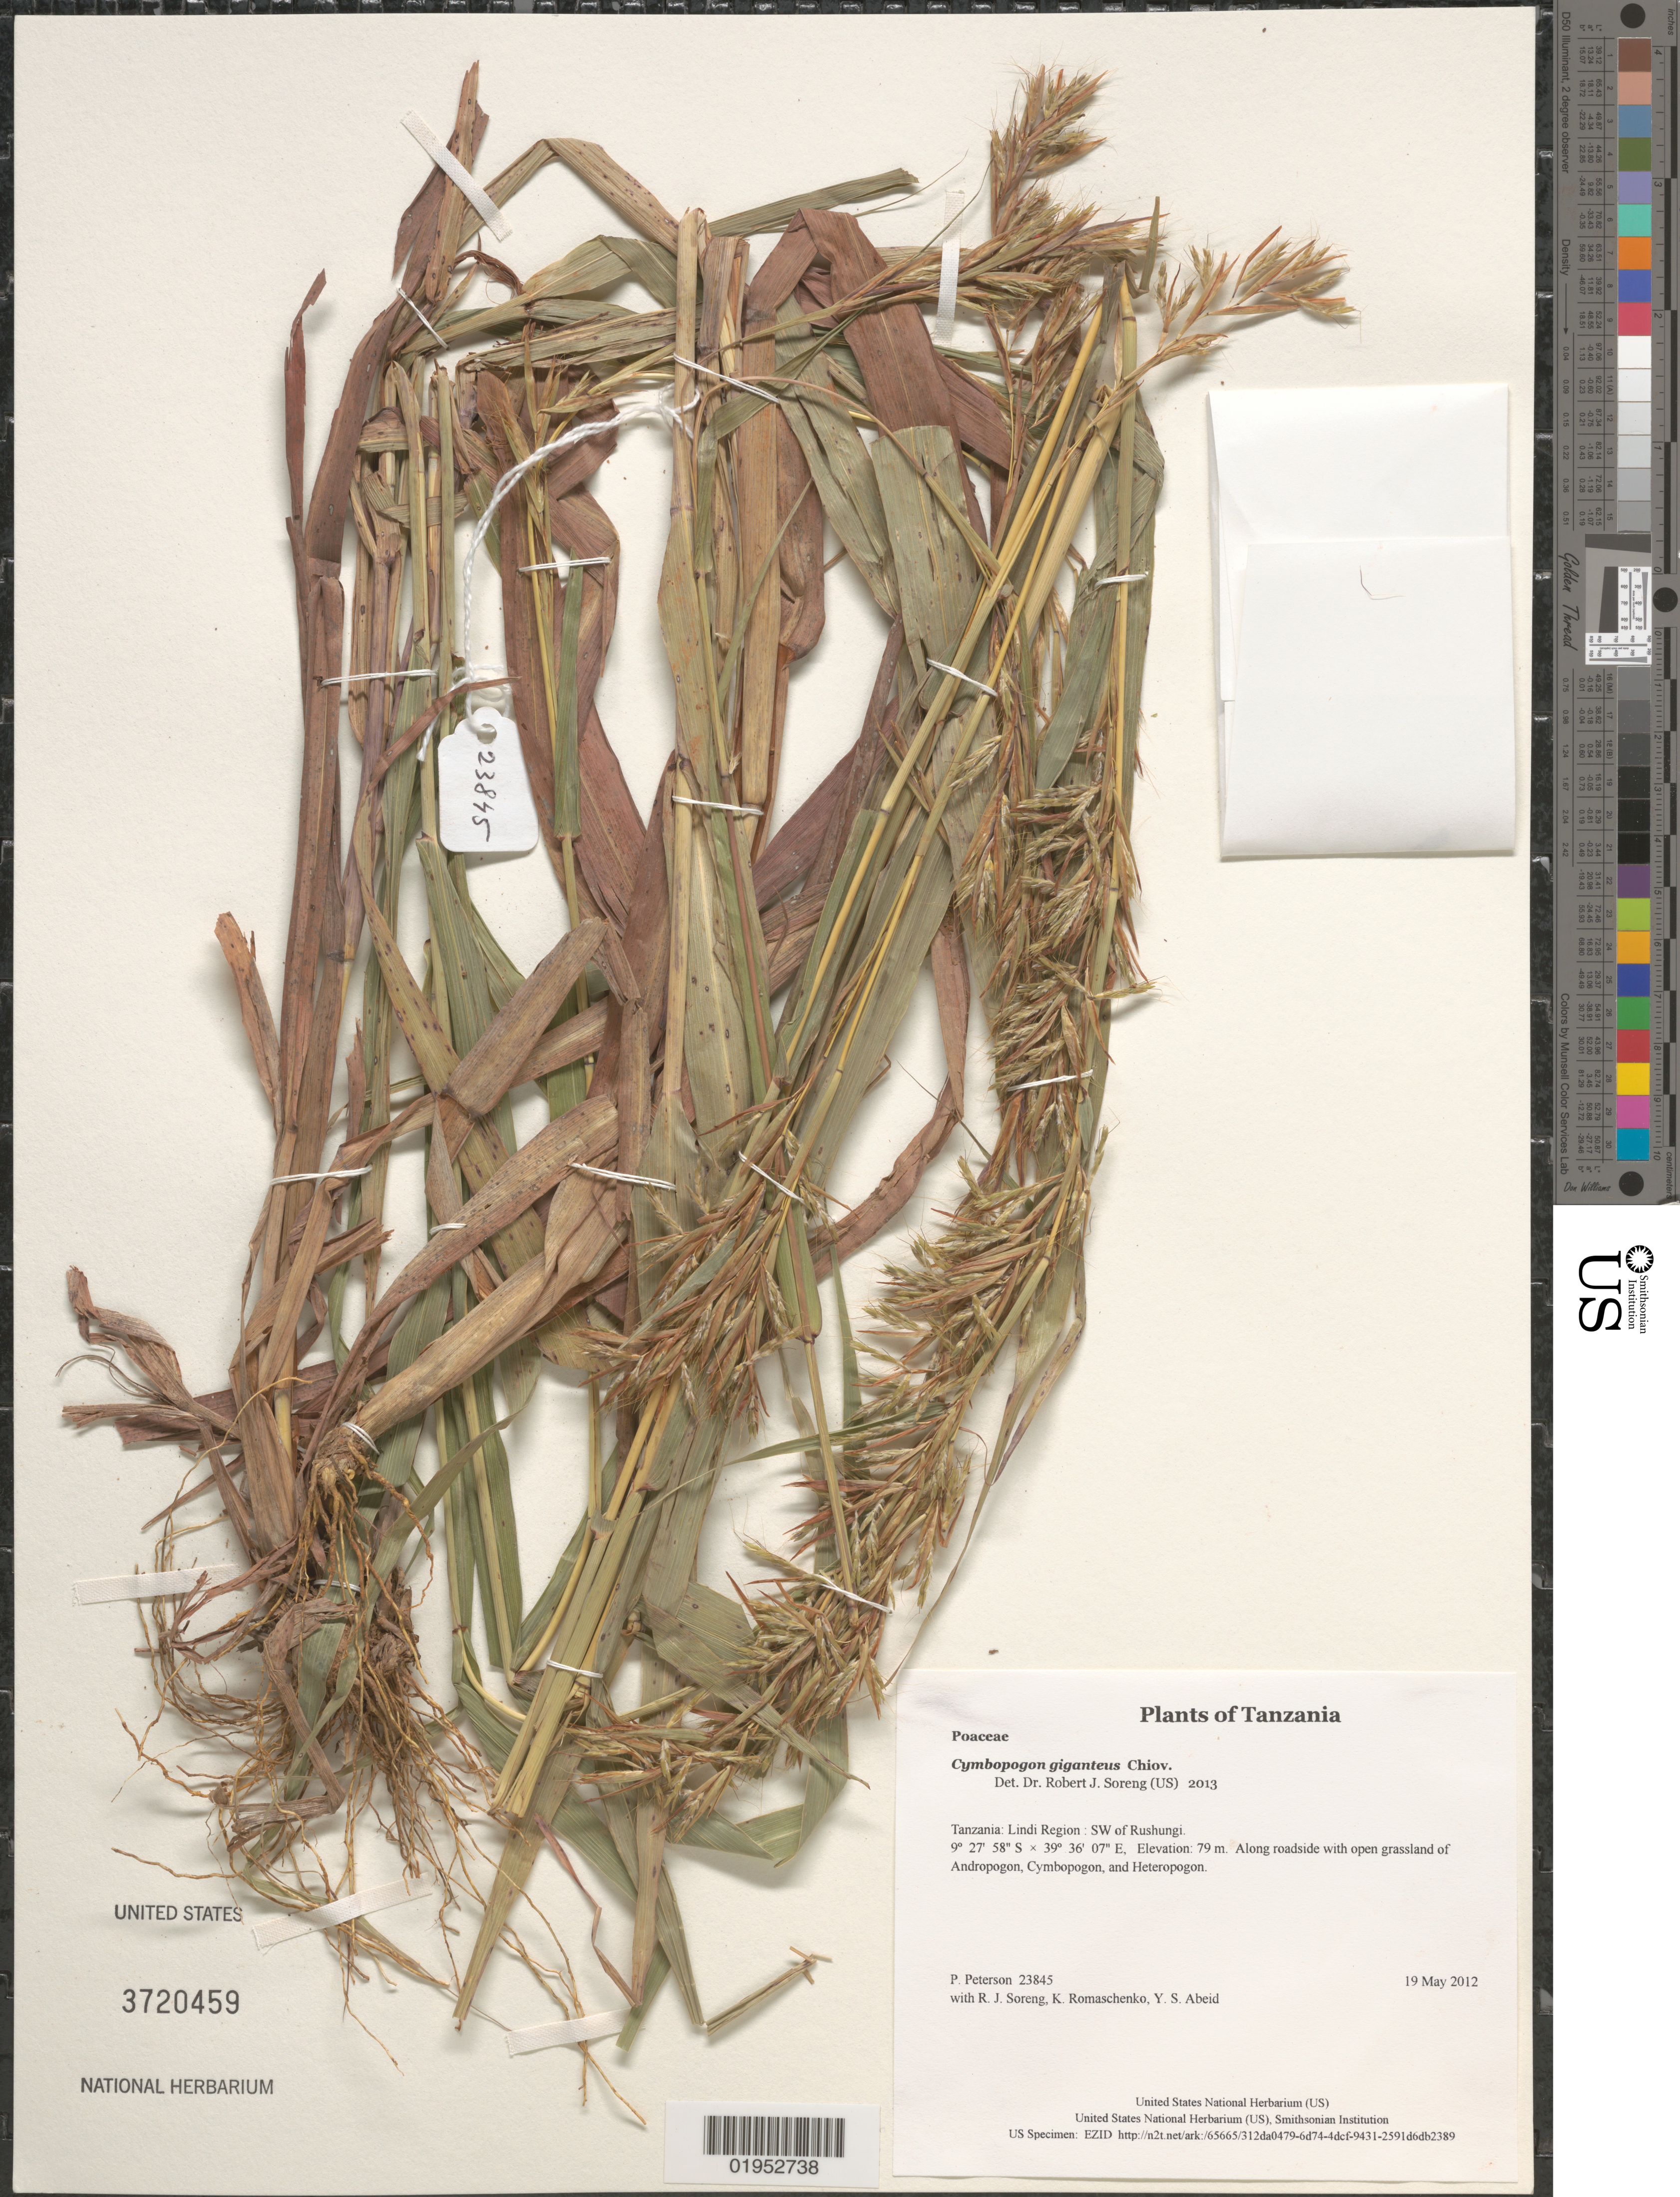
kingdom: Plantae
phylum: Tracheophyta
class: Liliopsida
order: Poales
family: Poaceae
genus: Cymbopogon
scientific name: Cymbopogon giganteus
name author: Chiov.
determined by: Soreng, Robert J., Research Associate (BOT), Smithsonian Institution - National Museum of Natural History (UNITED STATES)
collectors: P. M. Peterson, R. J. Soreng, K. Romaschenko & Y. Abeid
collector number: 23845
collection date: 2012-05-19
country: Tanzania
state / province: Lindi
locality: SW of Rushungi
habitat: Along roadside with open grassland of Andropogon, Cymbopogon, and Heteropogon.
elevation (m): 79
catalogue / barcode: US 3720459